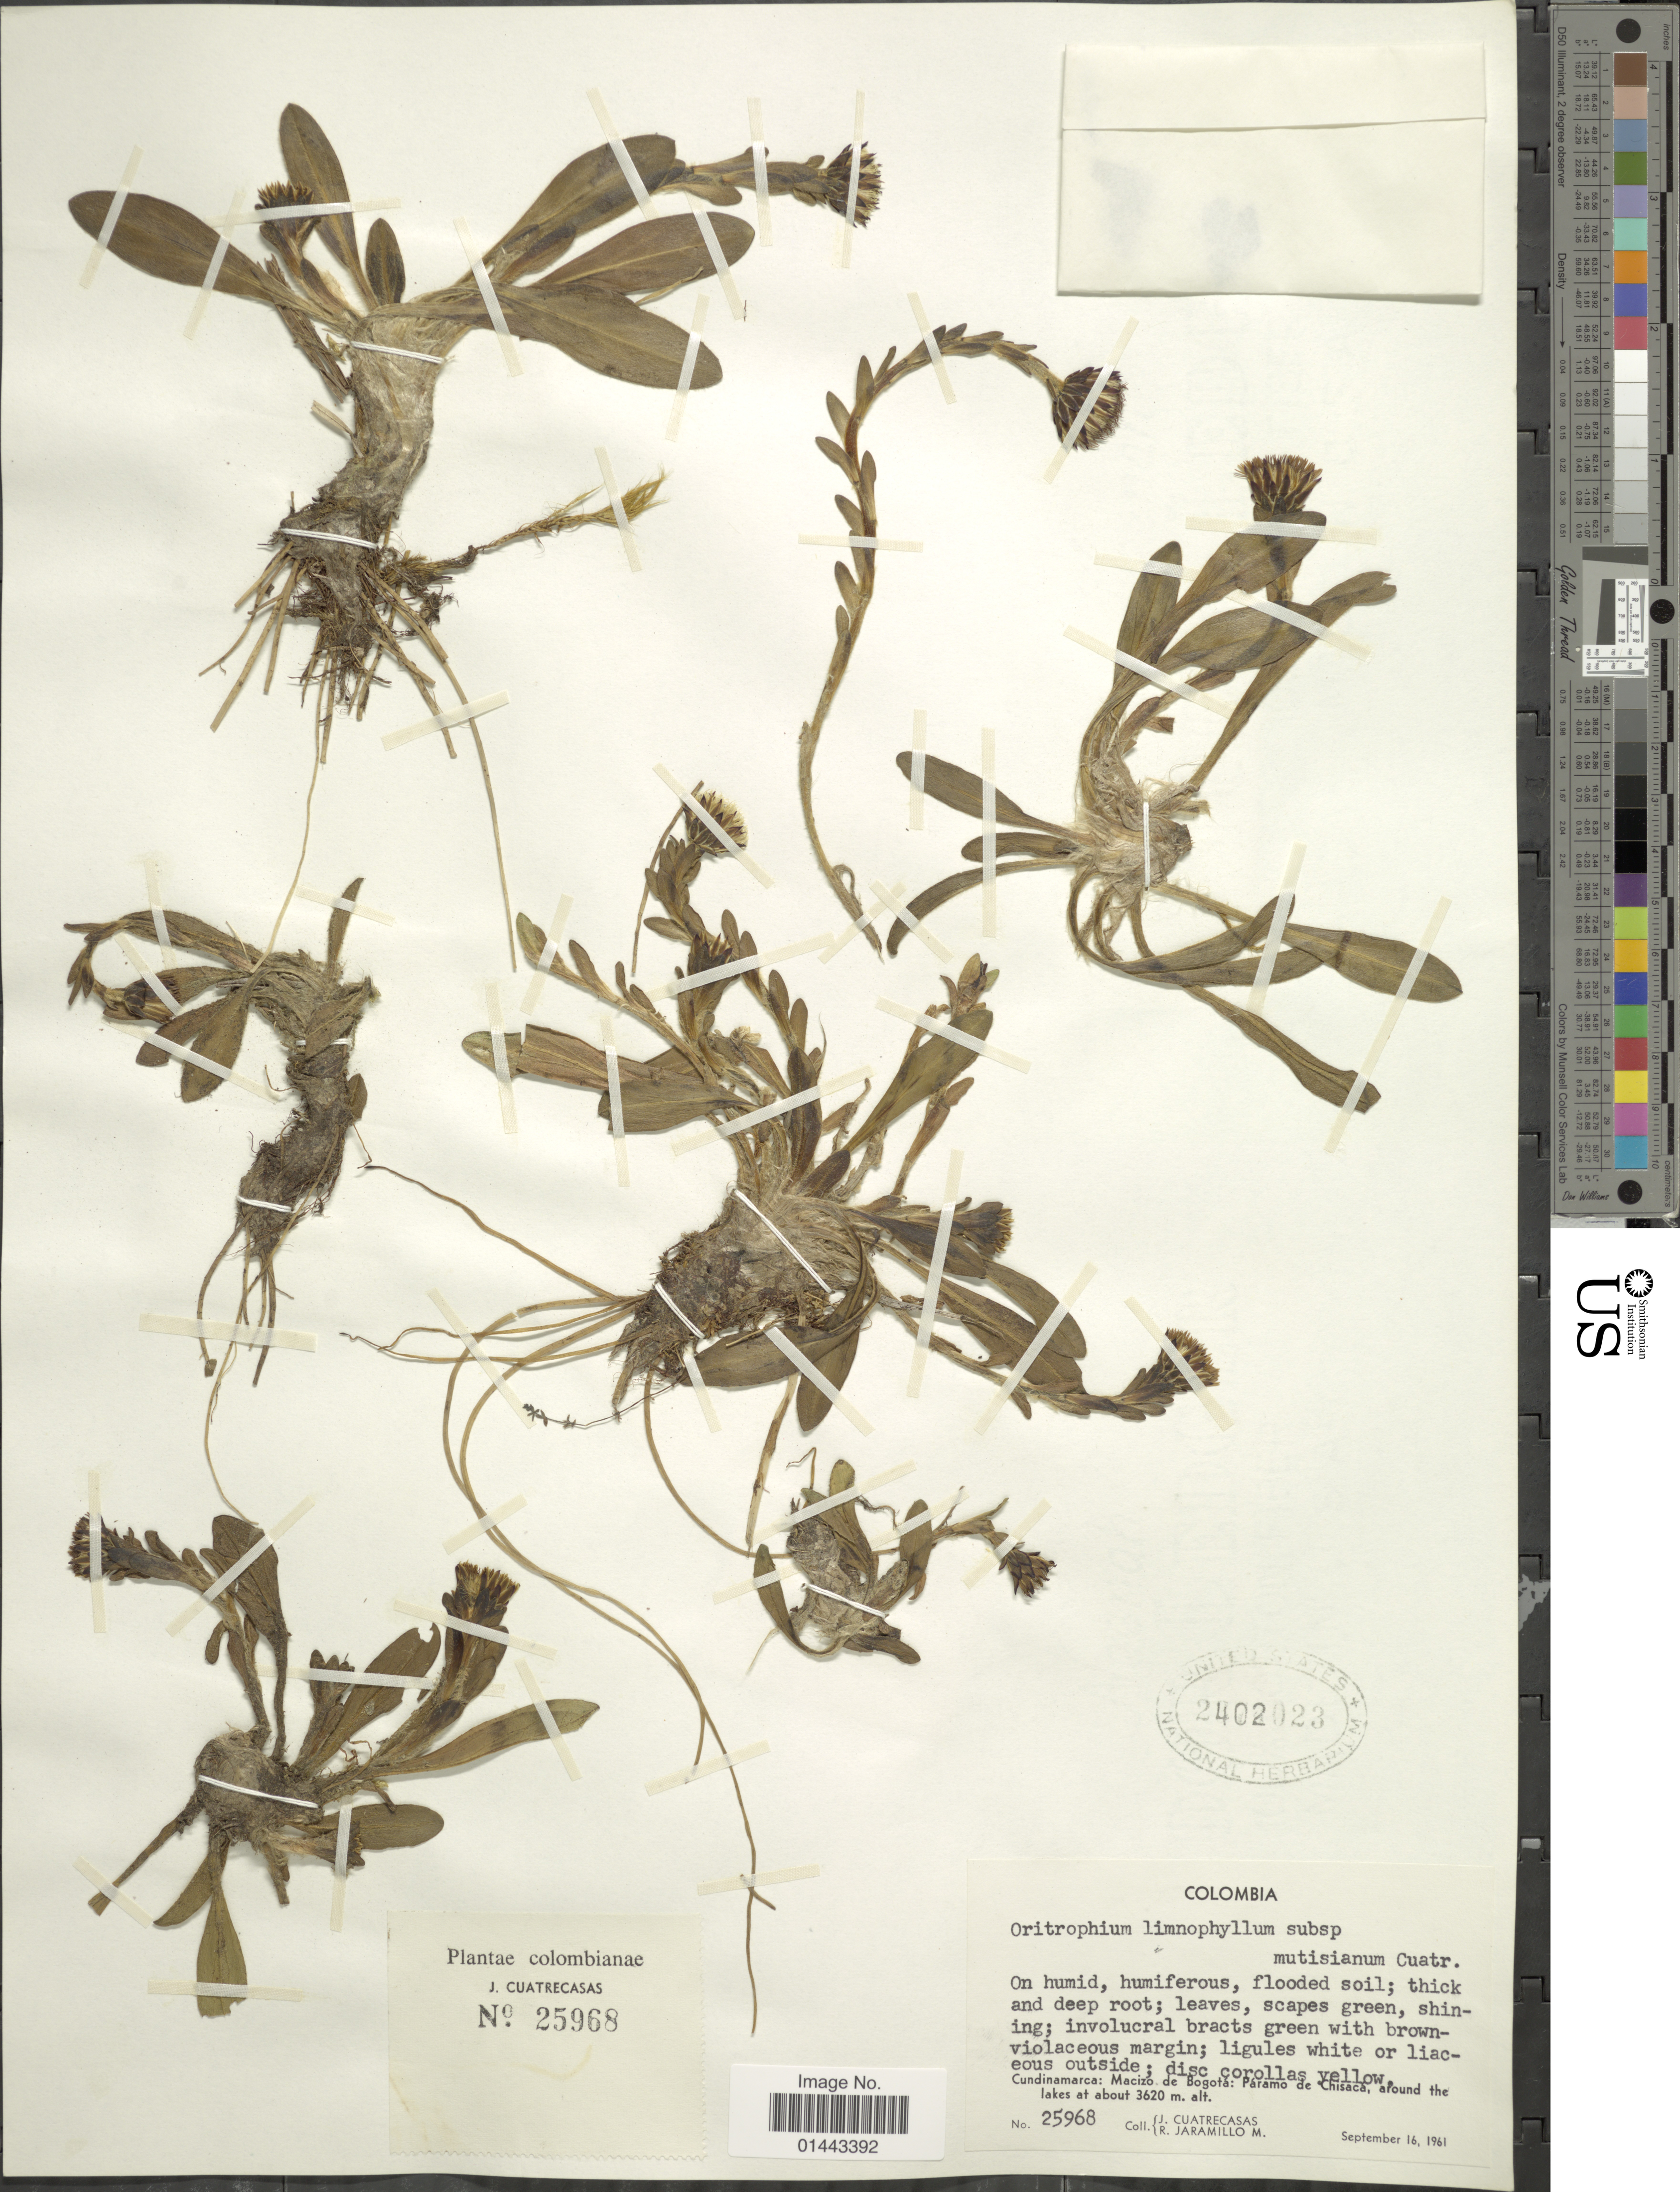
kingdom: Plantae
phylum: Tracheophyta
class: Magnoliopsida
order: Asterales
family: Asteraceae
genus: Oritrophium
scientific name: Oritrophium limnophilum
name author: (Sch. Bip.) Cuatrec.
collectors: J. Cuatrecasas & R. Jaramillo M.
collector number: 25968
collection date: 1961-09-16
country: Colombia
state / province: Cundinamarca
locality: Macizo de Bogota: Paramo de Chisaca, around the lakes.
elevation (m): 3620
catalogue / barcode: US 2402923